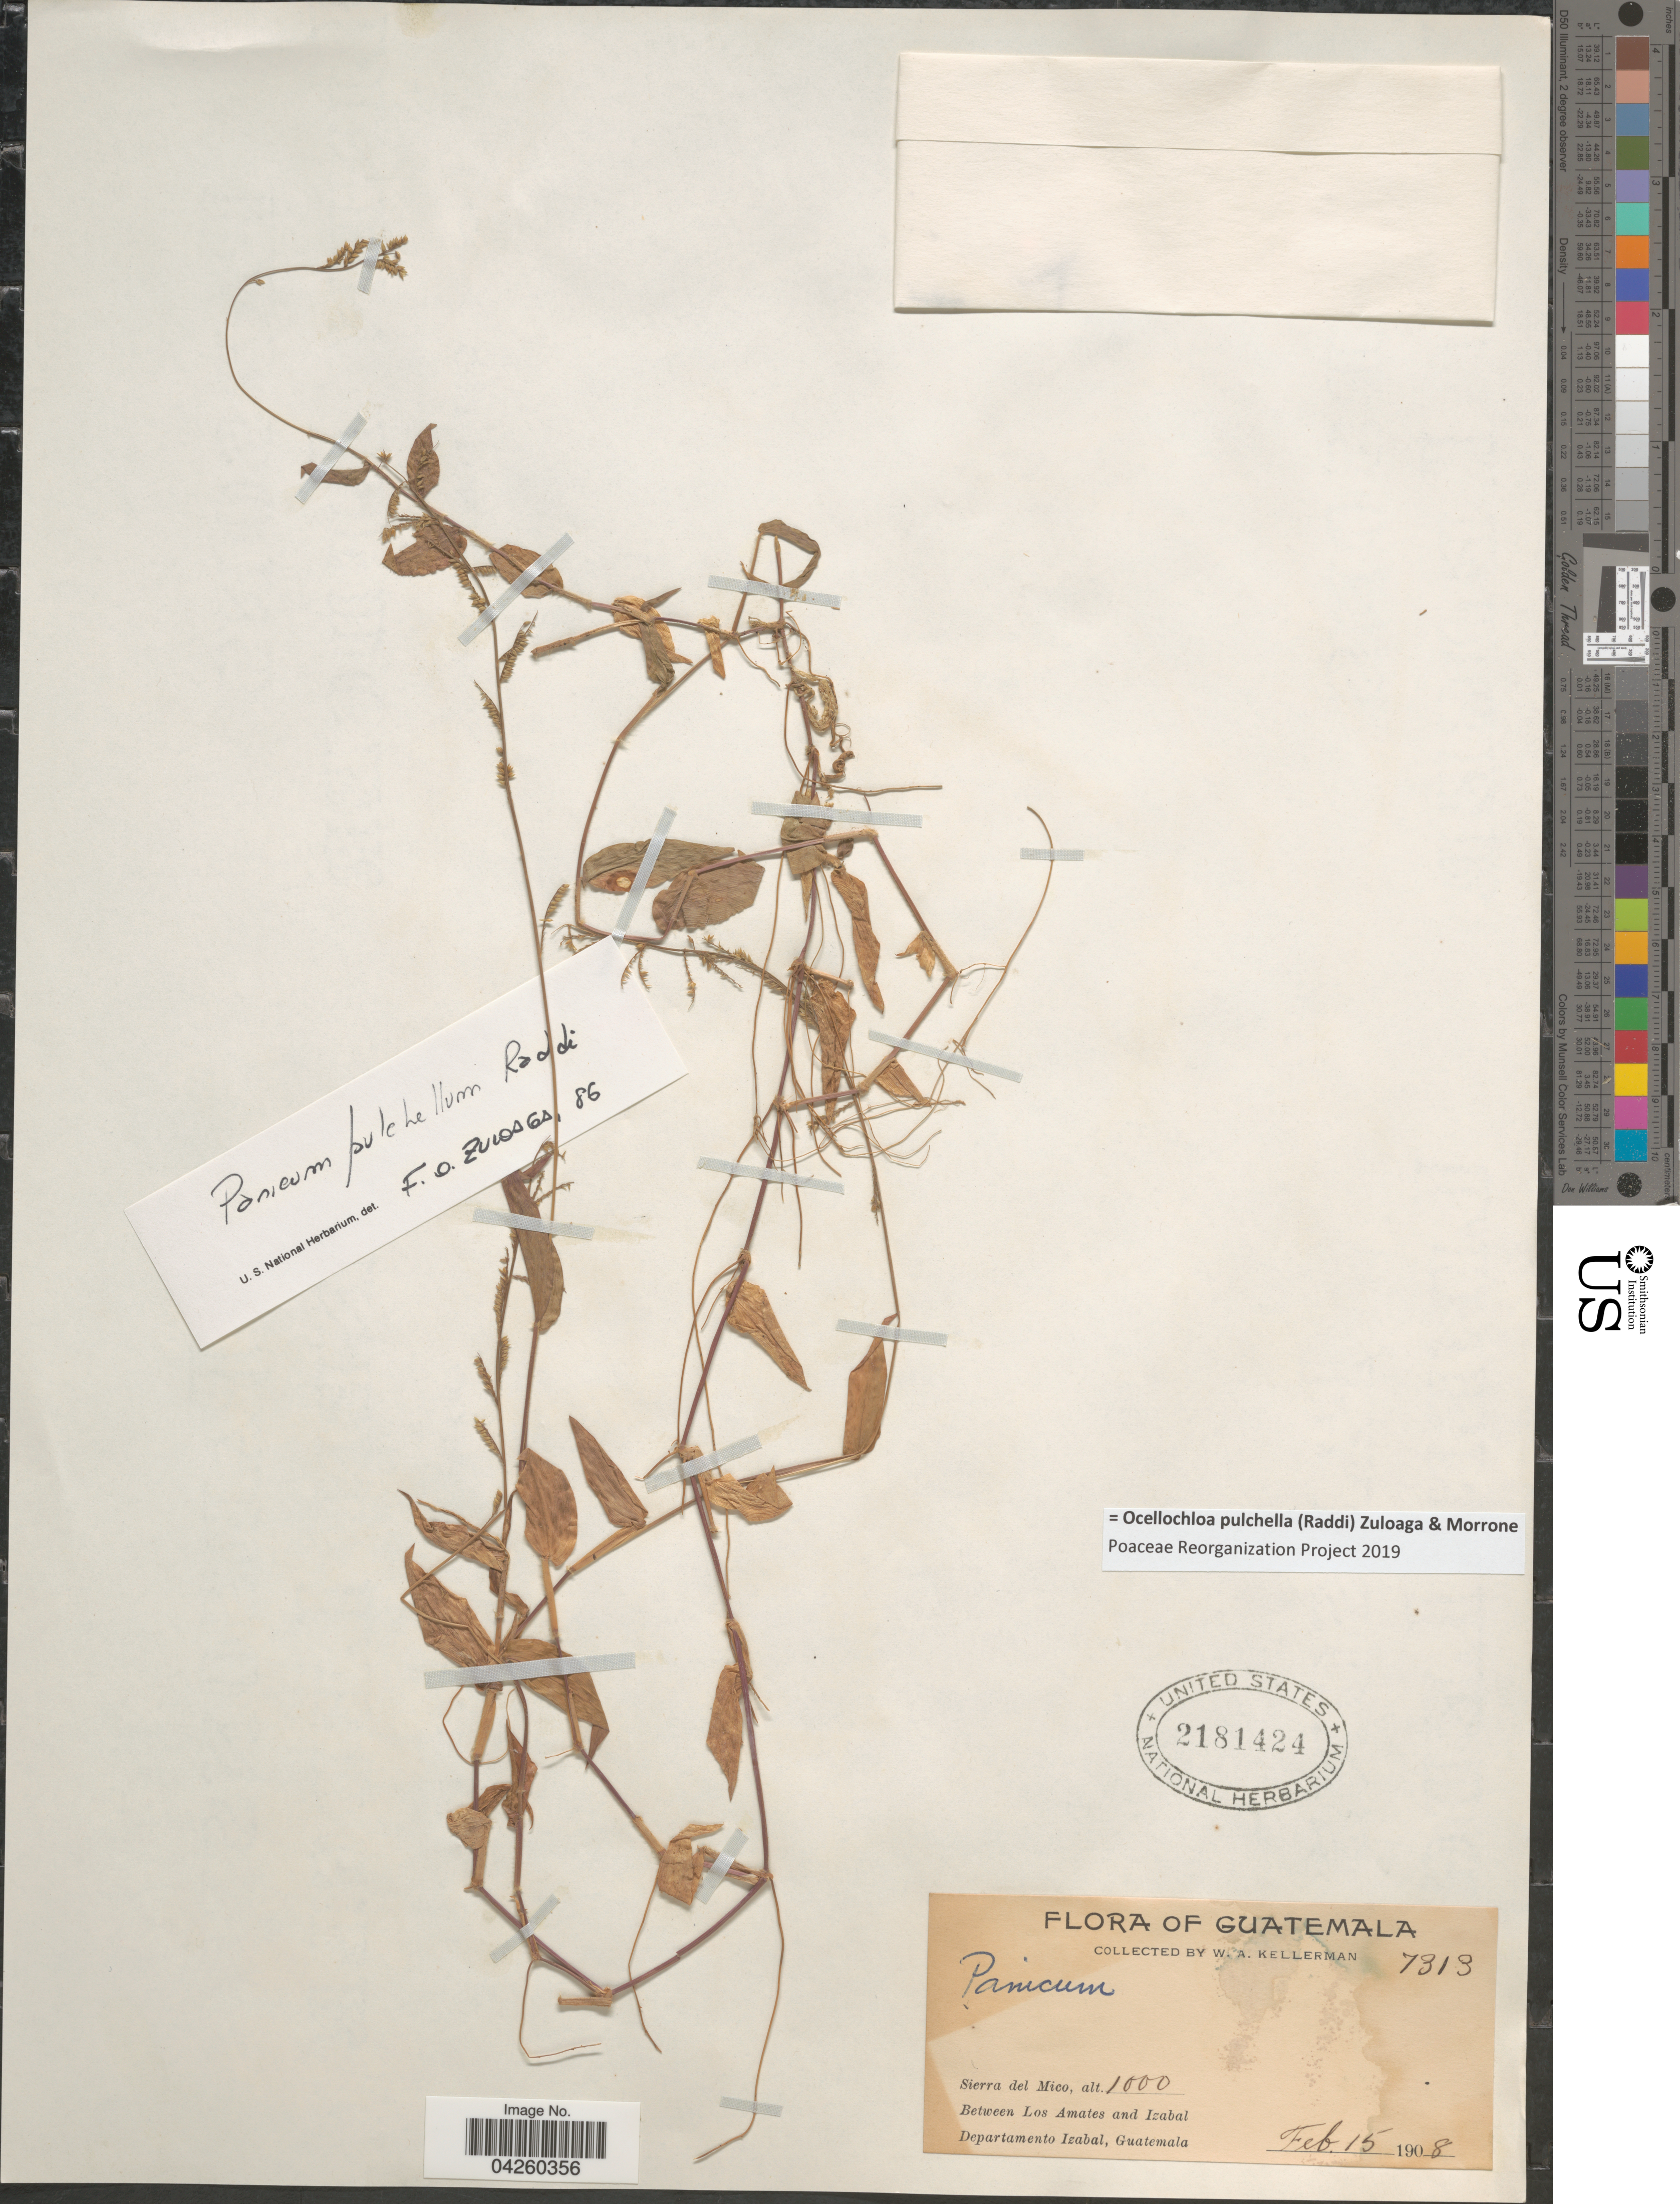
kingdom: Plantae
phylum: Tracheophyta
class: Liliopsida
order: Poales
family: Poaceae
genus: Ocellochloa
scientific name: Ocellochloa pulchella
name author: (Raddi) Zuloaga & Morrone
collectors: W. Kellerman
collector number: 7313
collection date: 1908-02-15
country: Guatemala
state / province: Izabal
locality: Sierra del Mico. Between Los Amates and Izabal. Departamento Izabal.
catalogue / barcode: US 2181424